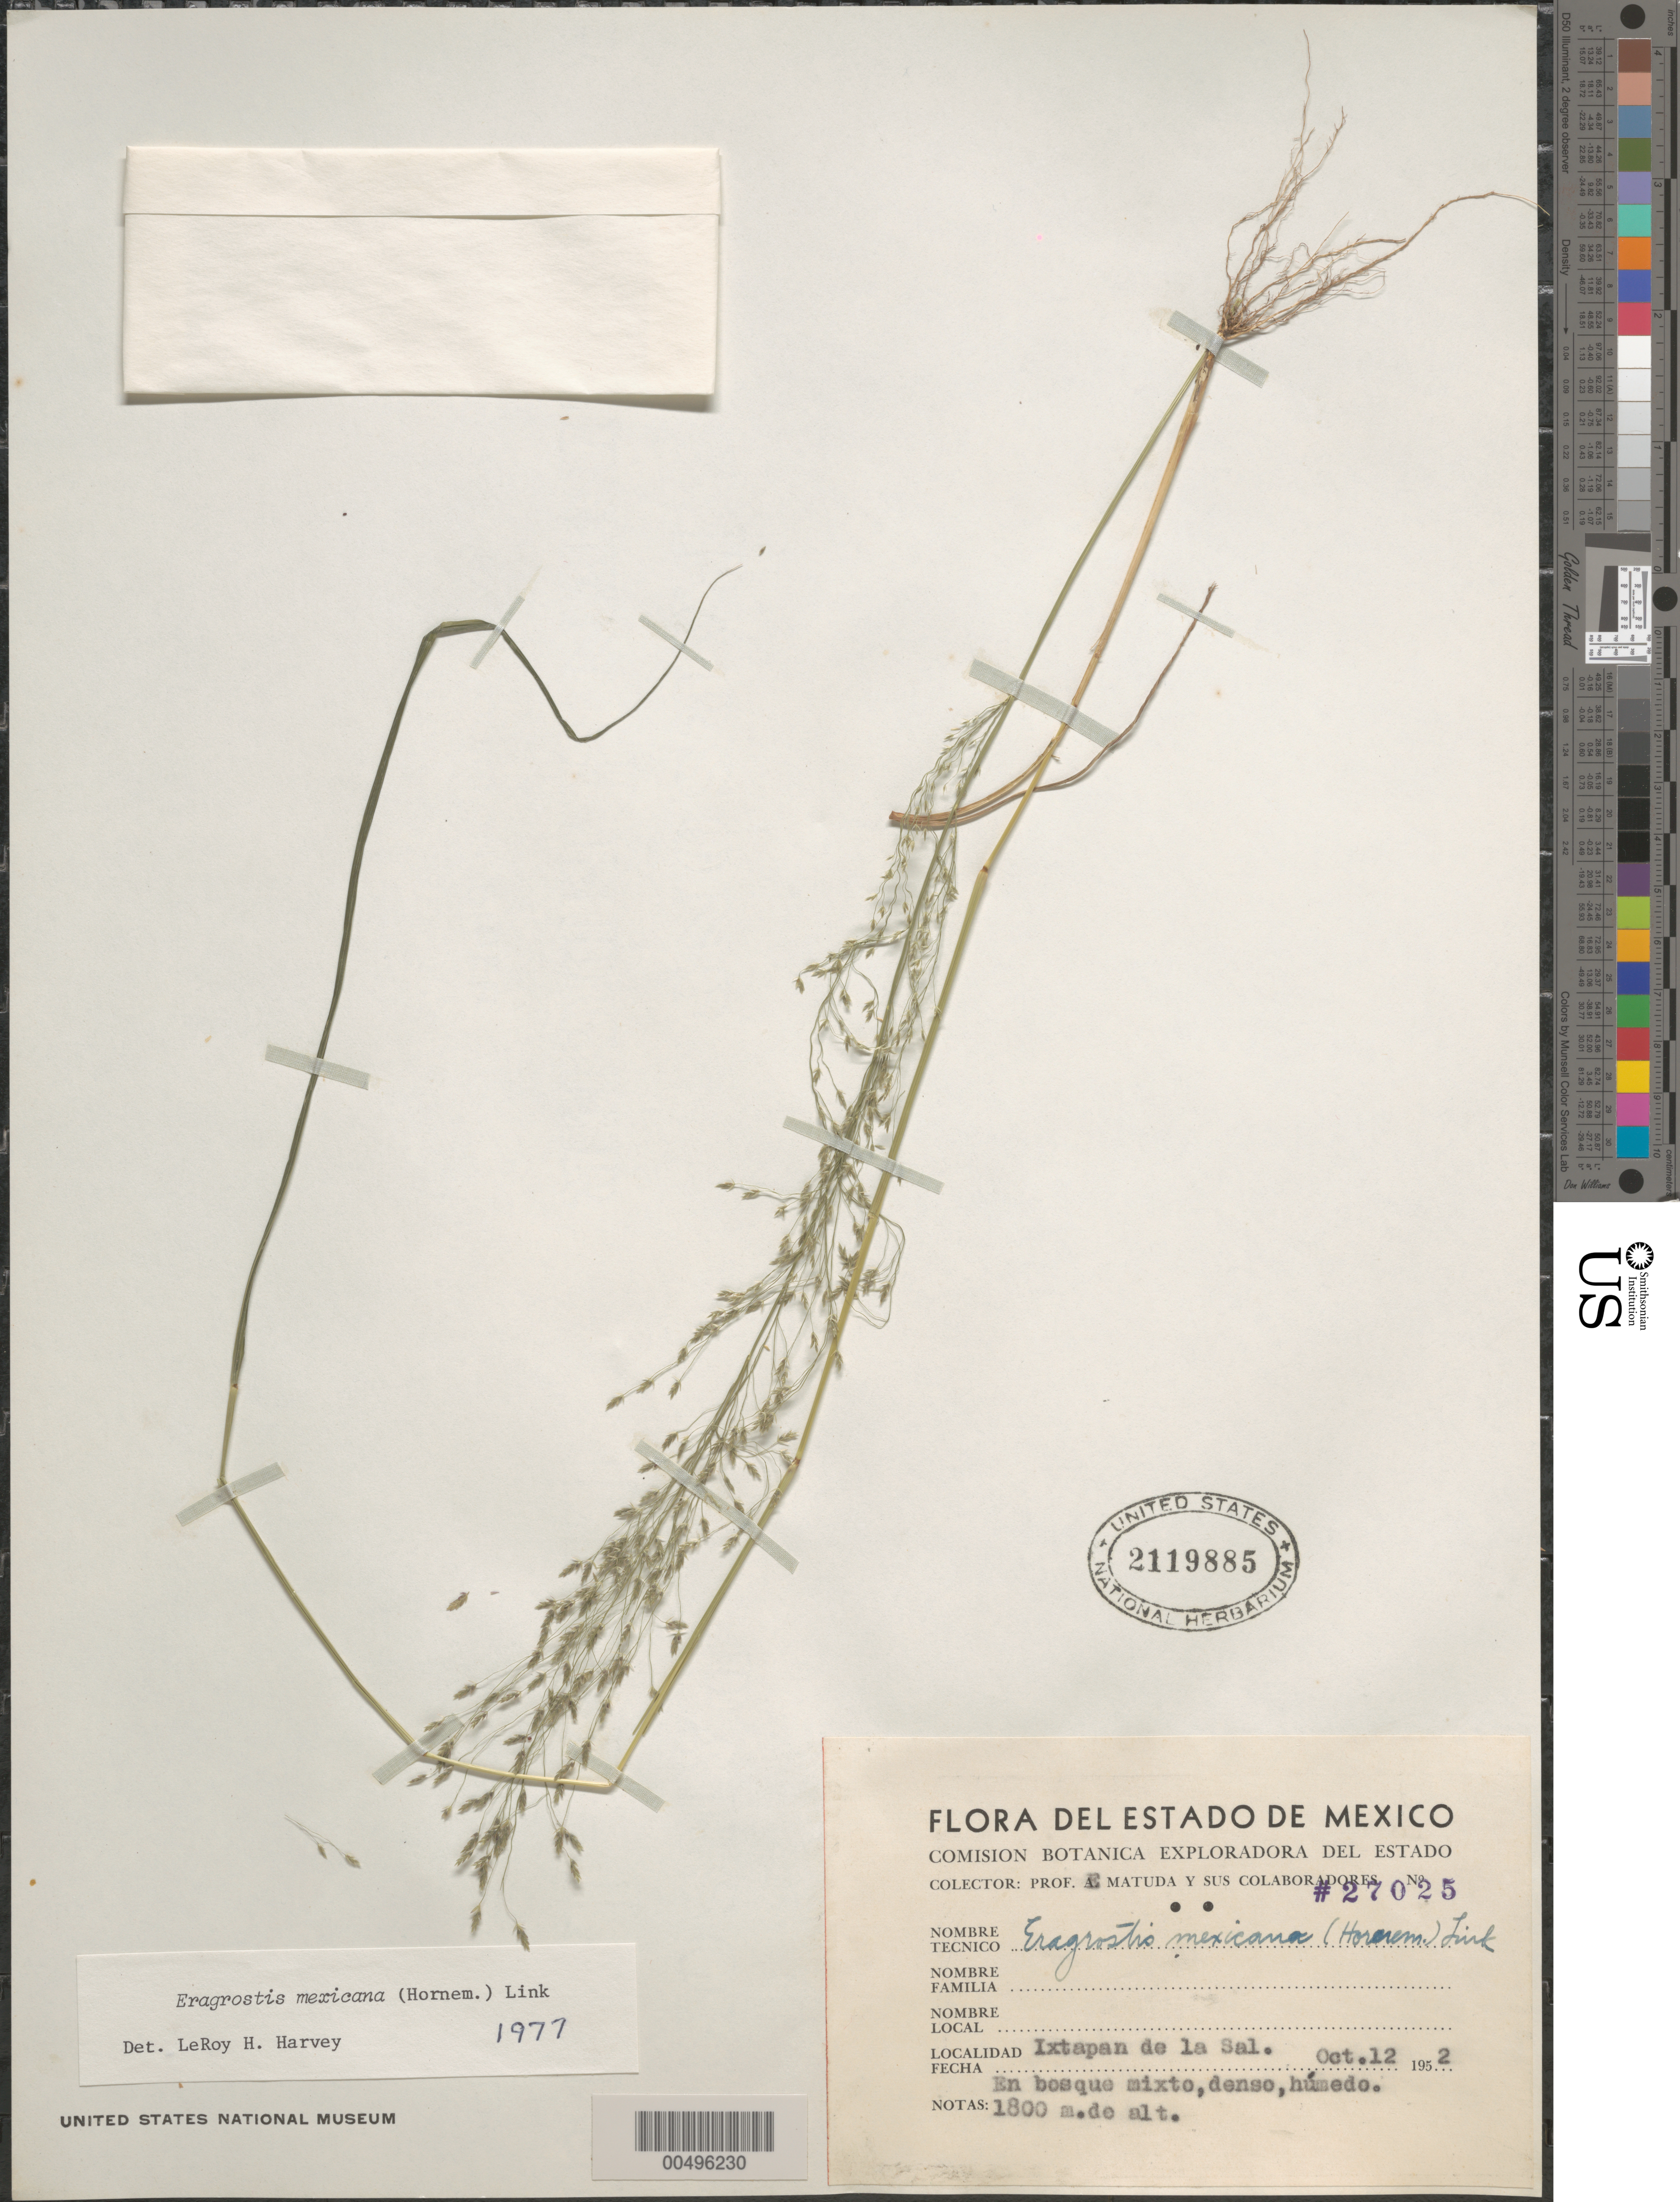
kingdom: Plantae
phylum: Tracheophyta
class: Liliopsida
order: Poales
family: Poaceae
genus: Eragrostis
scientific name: Eragrostis mexicana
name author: (Hornem.) Link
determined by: Harvey, L. H.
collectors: E. Matuda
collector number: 27025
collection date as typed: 12 Oct 1952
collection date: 1952-10-12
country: Mexico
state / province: México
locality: Ixtapan de la Sal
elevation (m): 1800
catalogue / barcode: US 2119885